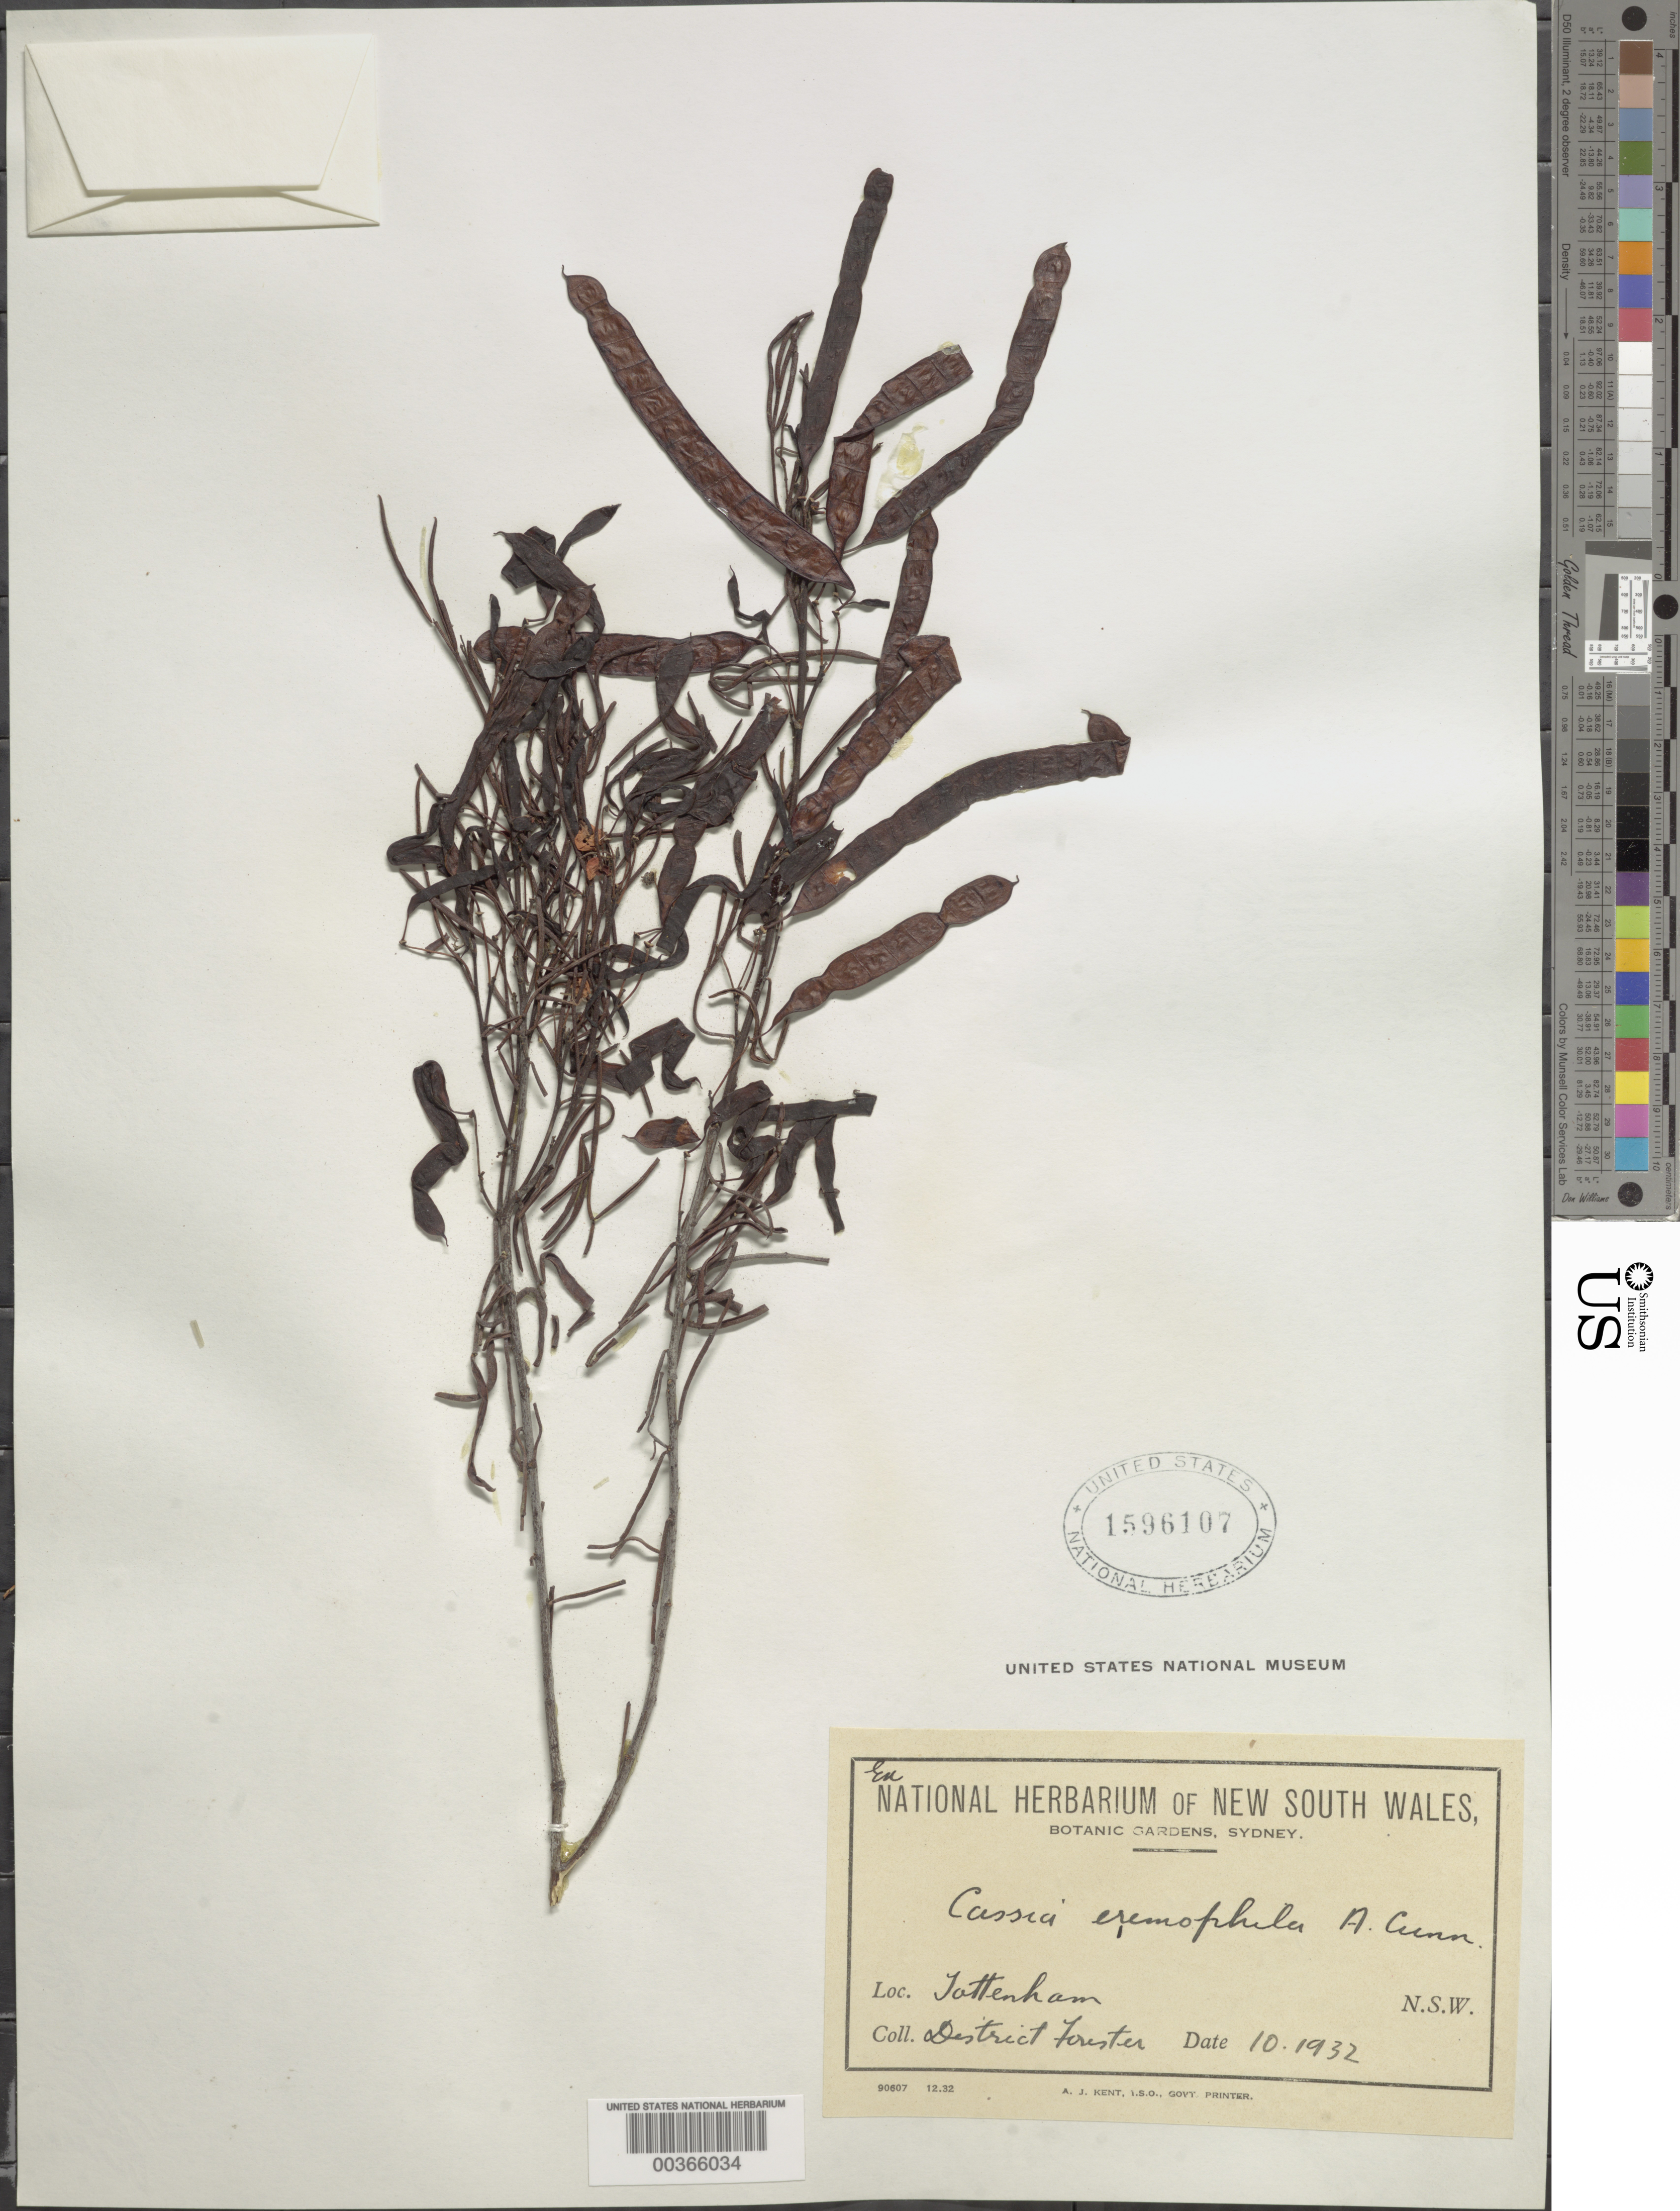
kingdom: Plantae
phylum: Tracheophyta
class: Magnoliopsida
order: Fabales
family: Fabaceae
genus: Senna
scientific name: Senna artemisioides subsp. filifolia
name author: Randell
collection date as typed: Oct 1932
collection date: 1932-10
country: Australia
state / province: New South Wales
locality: Tottenham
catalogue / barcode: US 1596107